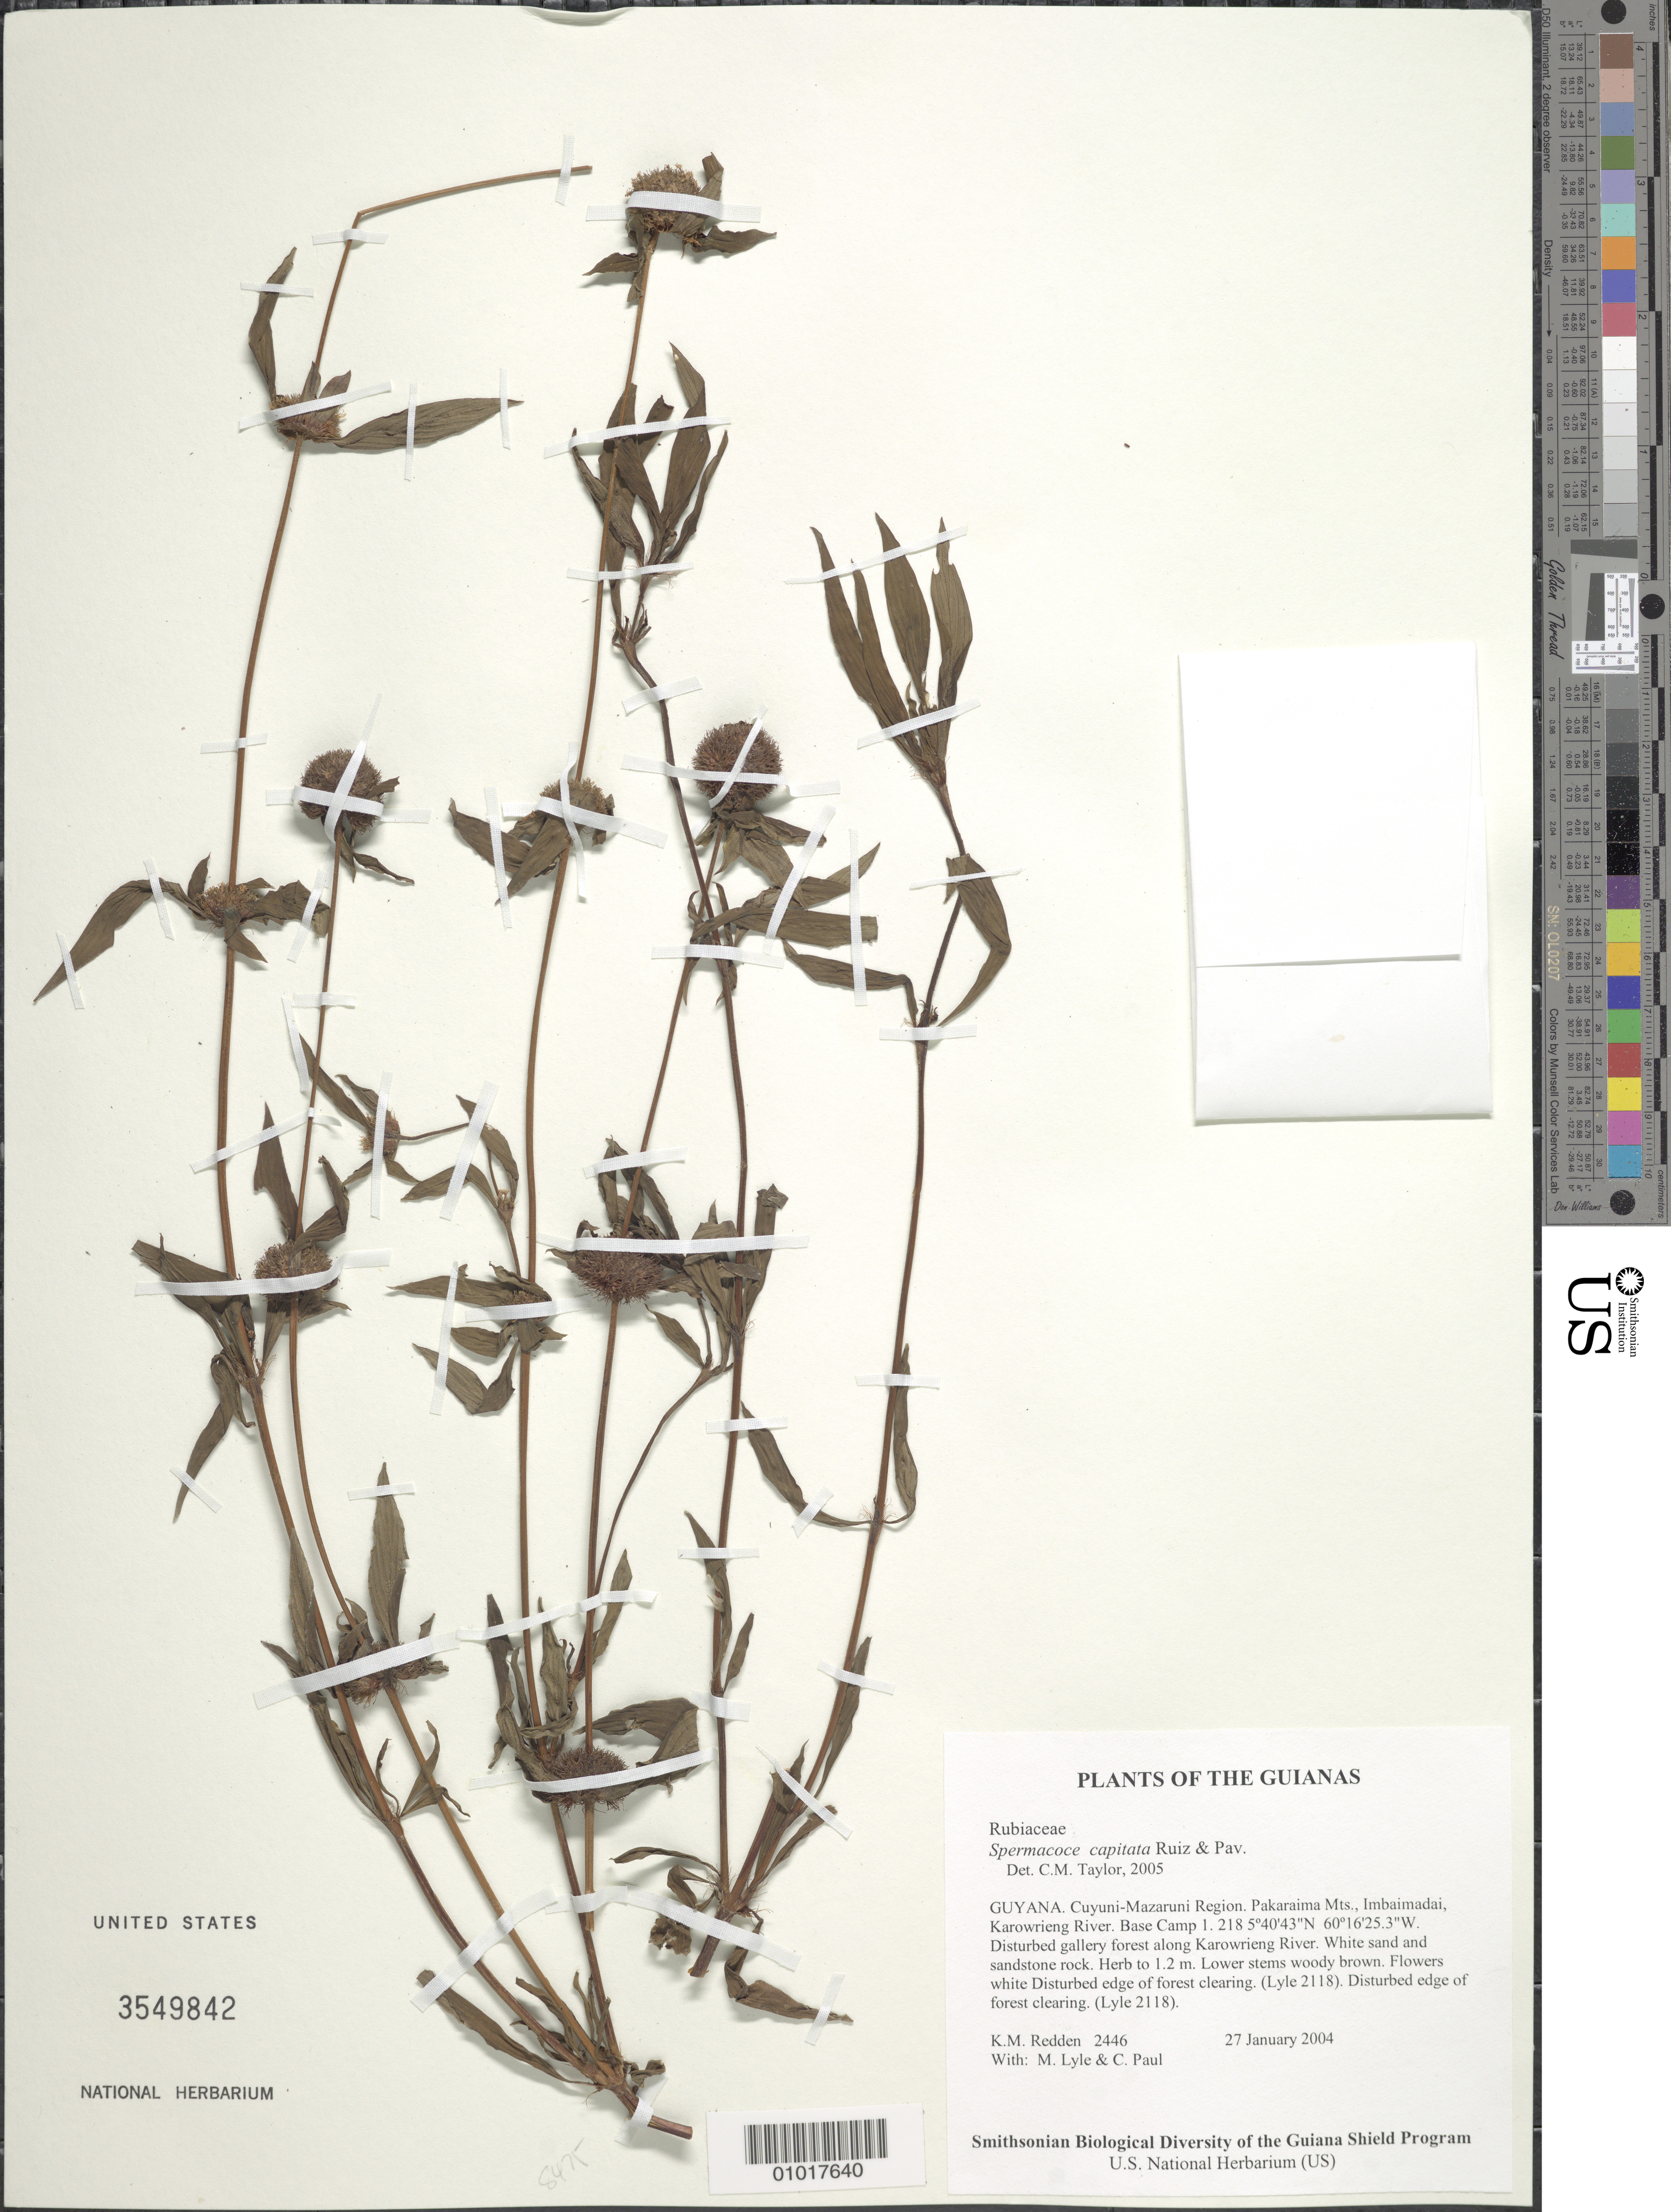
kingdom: Plantae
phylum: Tracheophyta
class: Magnoliopsida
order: Gentianales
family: Rubiaceae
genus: Spermacoce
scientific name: Spermacoce capitata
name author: Ruiz & Pav.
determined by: Taylor, Charlotte M.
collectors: K. M. Redden, M. Lyle & C. Paul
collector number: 2446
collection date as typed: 27 January 2004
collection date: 2004-01-27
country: Guyana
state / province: Cuyuni-Mazaruni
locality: Pakaraima Mts., Imbaimadai, Karowrieng River. Base Camp 1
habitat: Disturbed gallery forest along Karowrieng River. White sand and sandstone rock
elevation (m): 218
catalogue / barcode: US 3549842